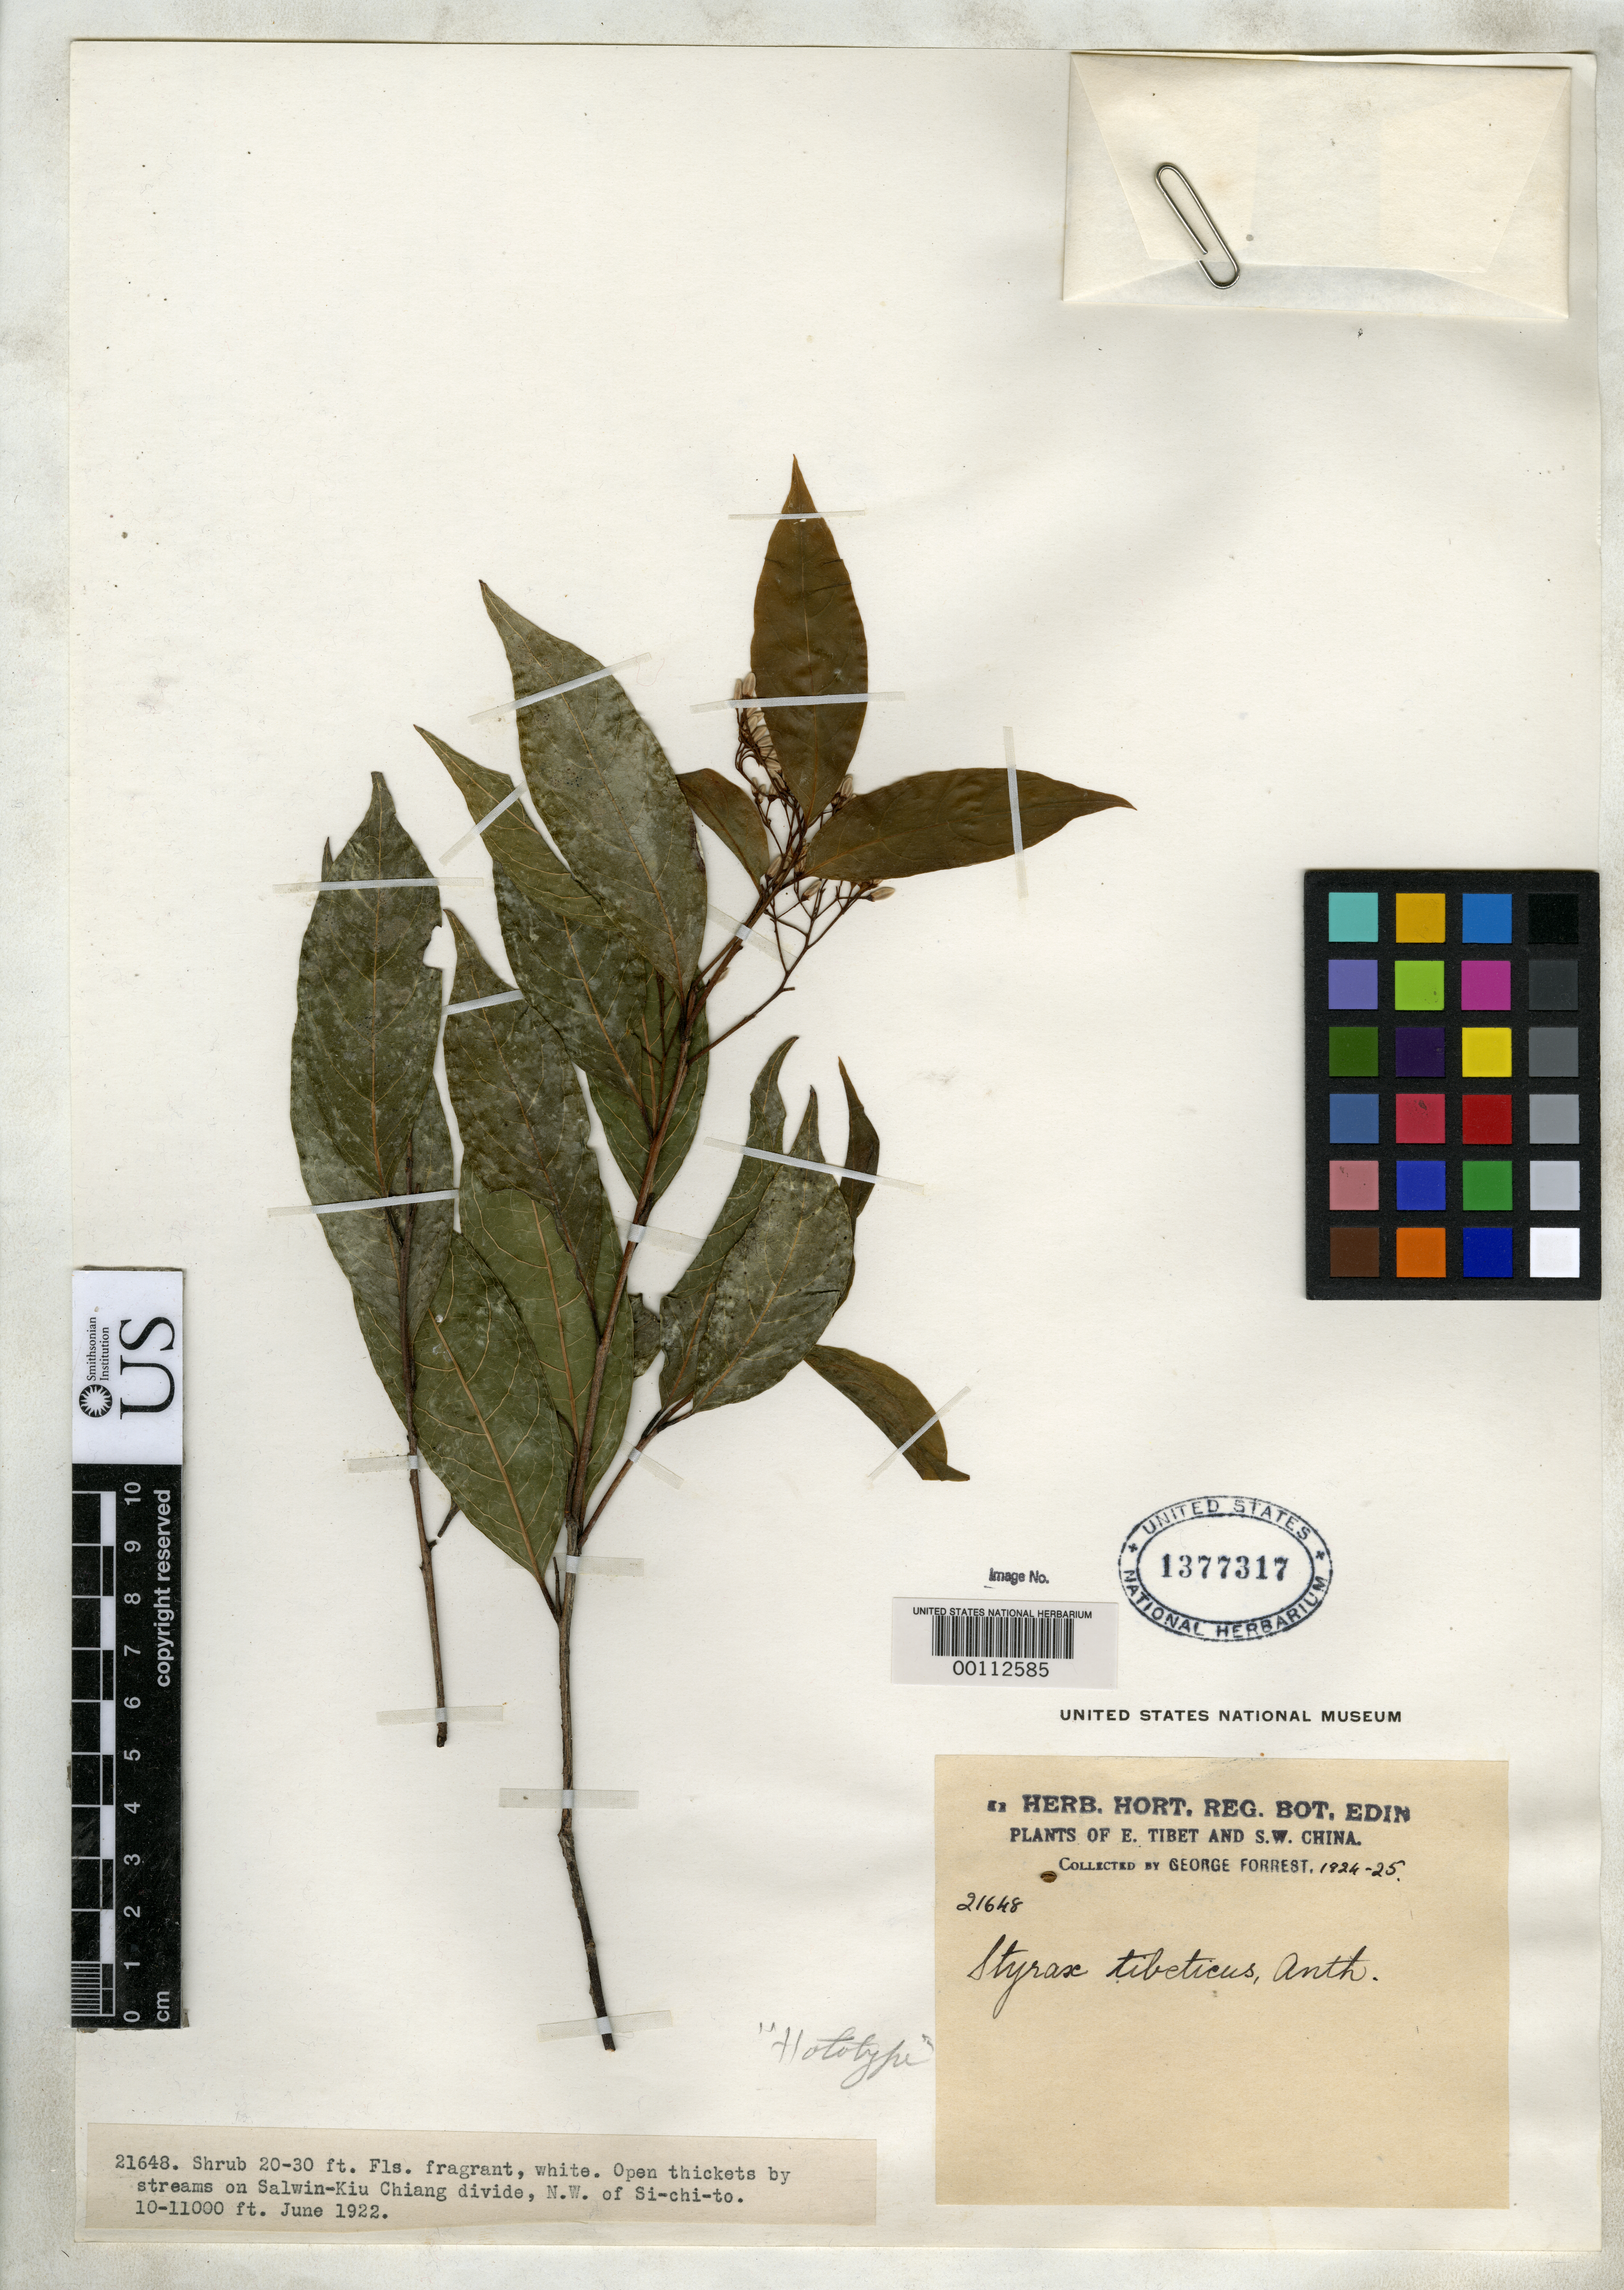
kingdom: Plantae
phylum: Tracheophyta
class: Magnoliopsida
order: Ericales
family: Styracaceae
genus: Styrax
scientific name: Styrax tibeticus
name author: J. Anthony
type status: Holotype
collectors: G. Forrest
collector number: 21648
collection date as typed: Jun 1922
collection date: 1922-06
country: China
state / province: Yunnan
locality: Salwin - Kiu Chiang divide, NW of Si-chi-to; alt. 10000-11000 ft.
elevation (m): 3048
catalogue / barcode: US 1377317